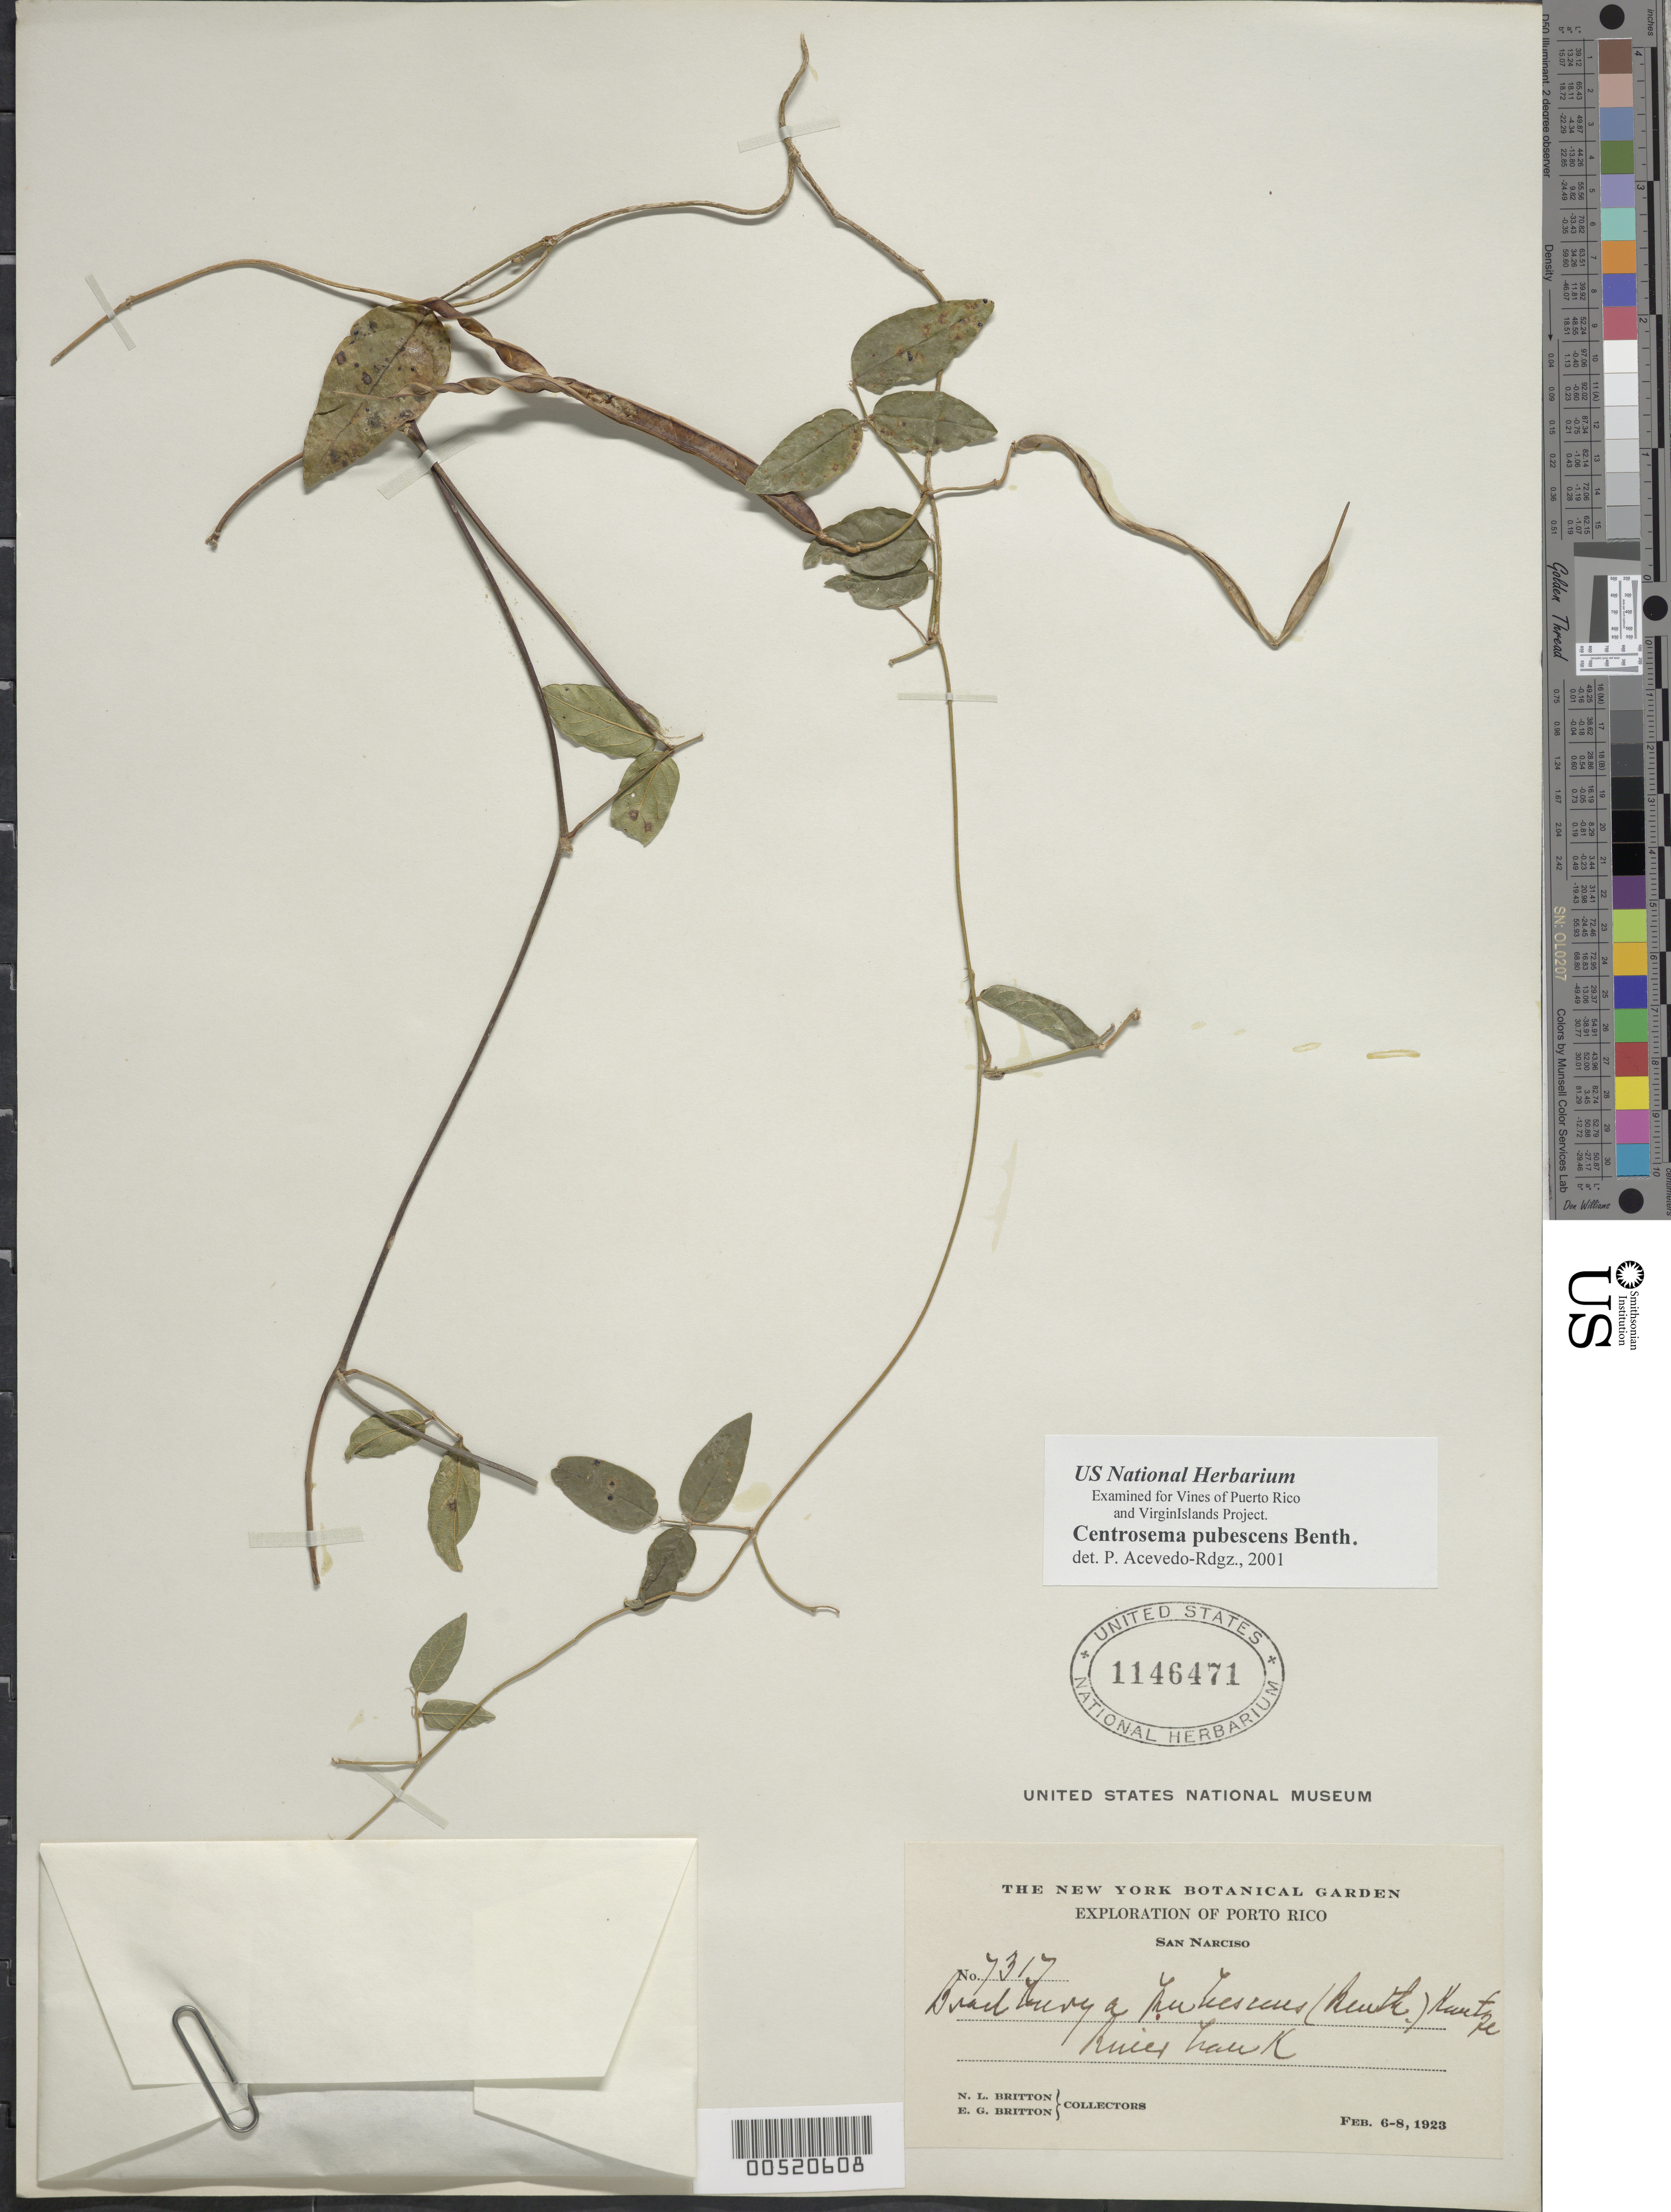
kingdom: Plantae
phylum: Tracheophyta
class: Magnoliopsida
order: Fabales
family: Fabaceae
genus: Centrosema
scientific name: Centrosema pubescens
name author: Benth.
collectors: Britton, -- & Britton, --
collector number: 7317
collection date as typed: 06 Feb 1923 to 08 Feb 1923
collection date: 1923-02-06/1923-02-08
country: Puerto Rico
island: Greater Antilles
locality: San Narciso. River bank.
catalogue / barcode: US 1146471